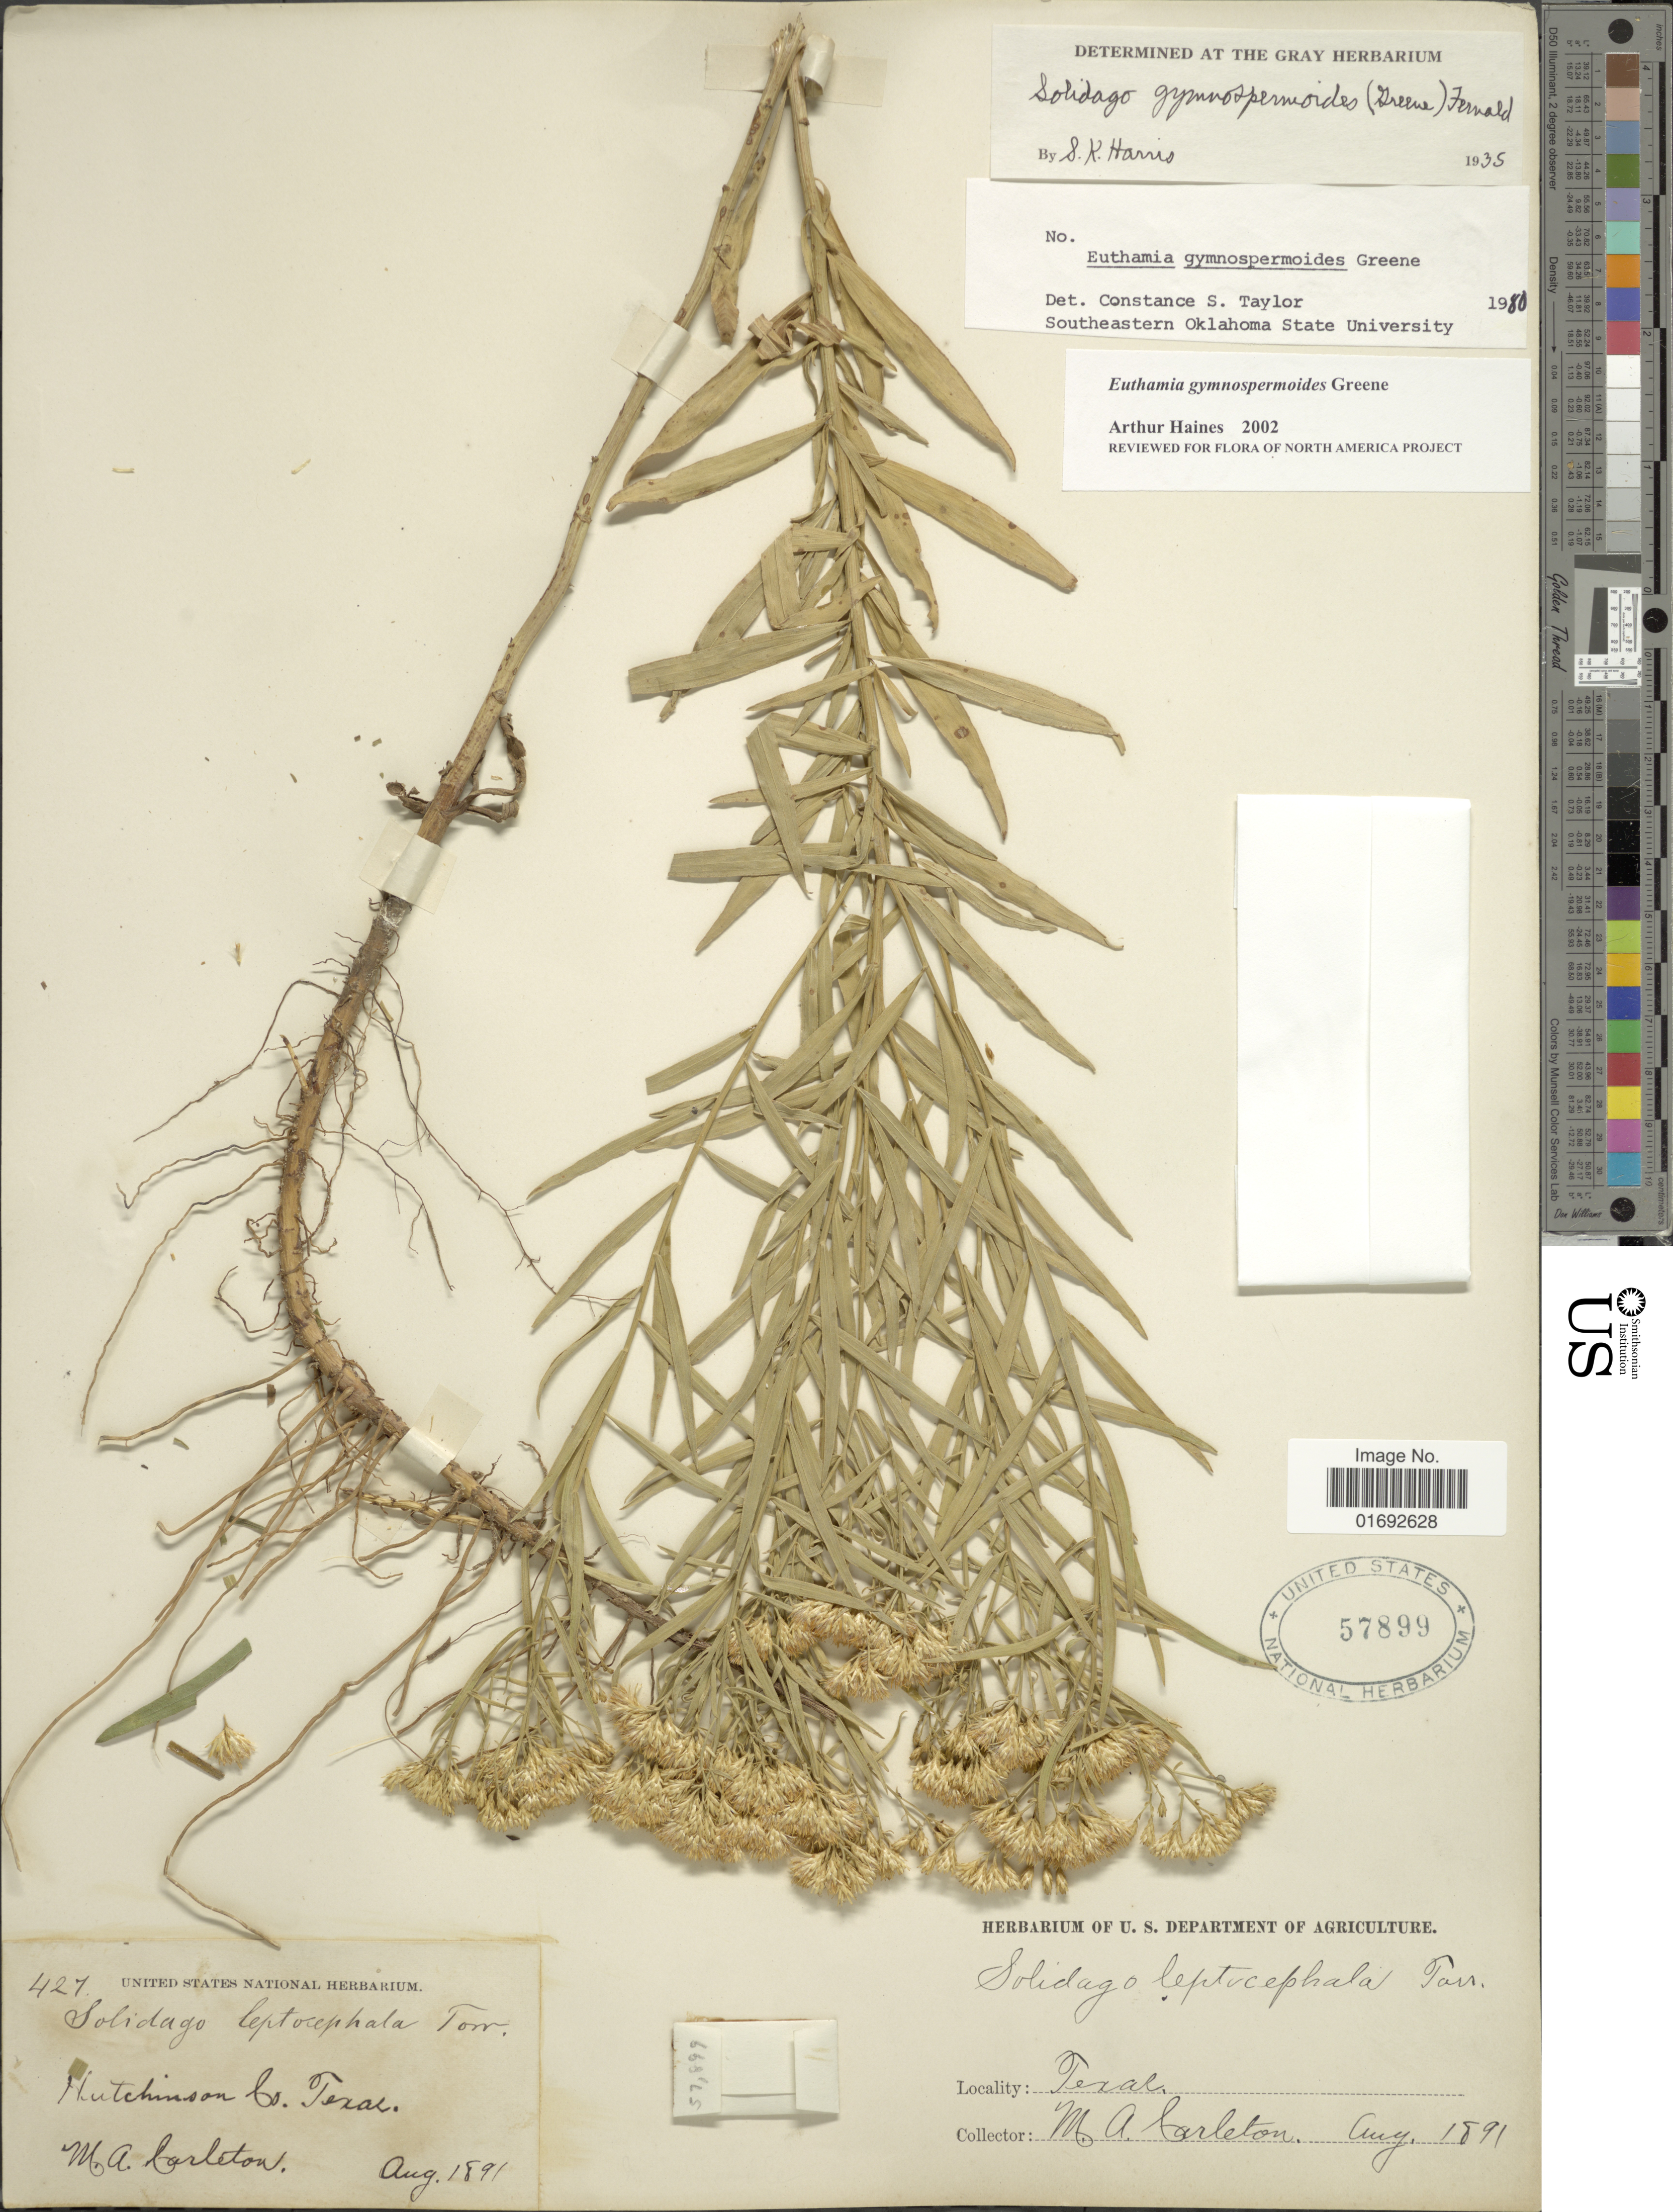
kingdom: Plantae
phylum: Tracheophyta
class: Magnoliopsida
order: Asterales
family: Asteraceae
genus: Euthamia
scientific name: Euthamia gymnospermoides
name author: Greene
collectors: M. A. Carleton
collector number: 427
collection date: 1891-08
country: United States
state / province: Texas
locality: Hutchinson Co.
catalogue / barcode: US 57899